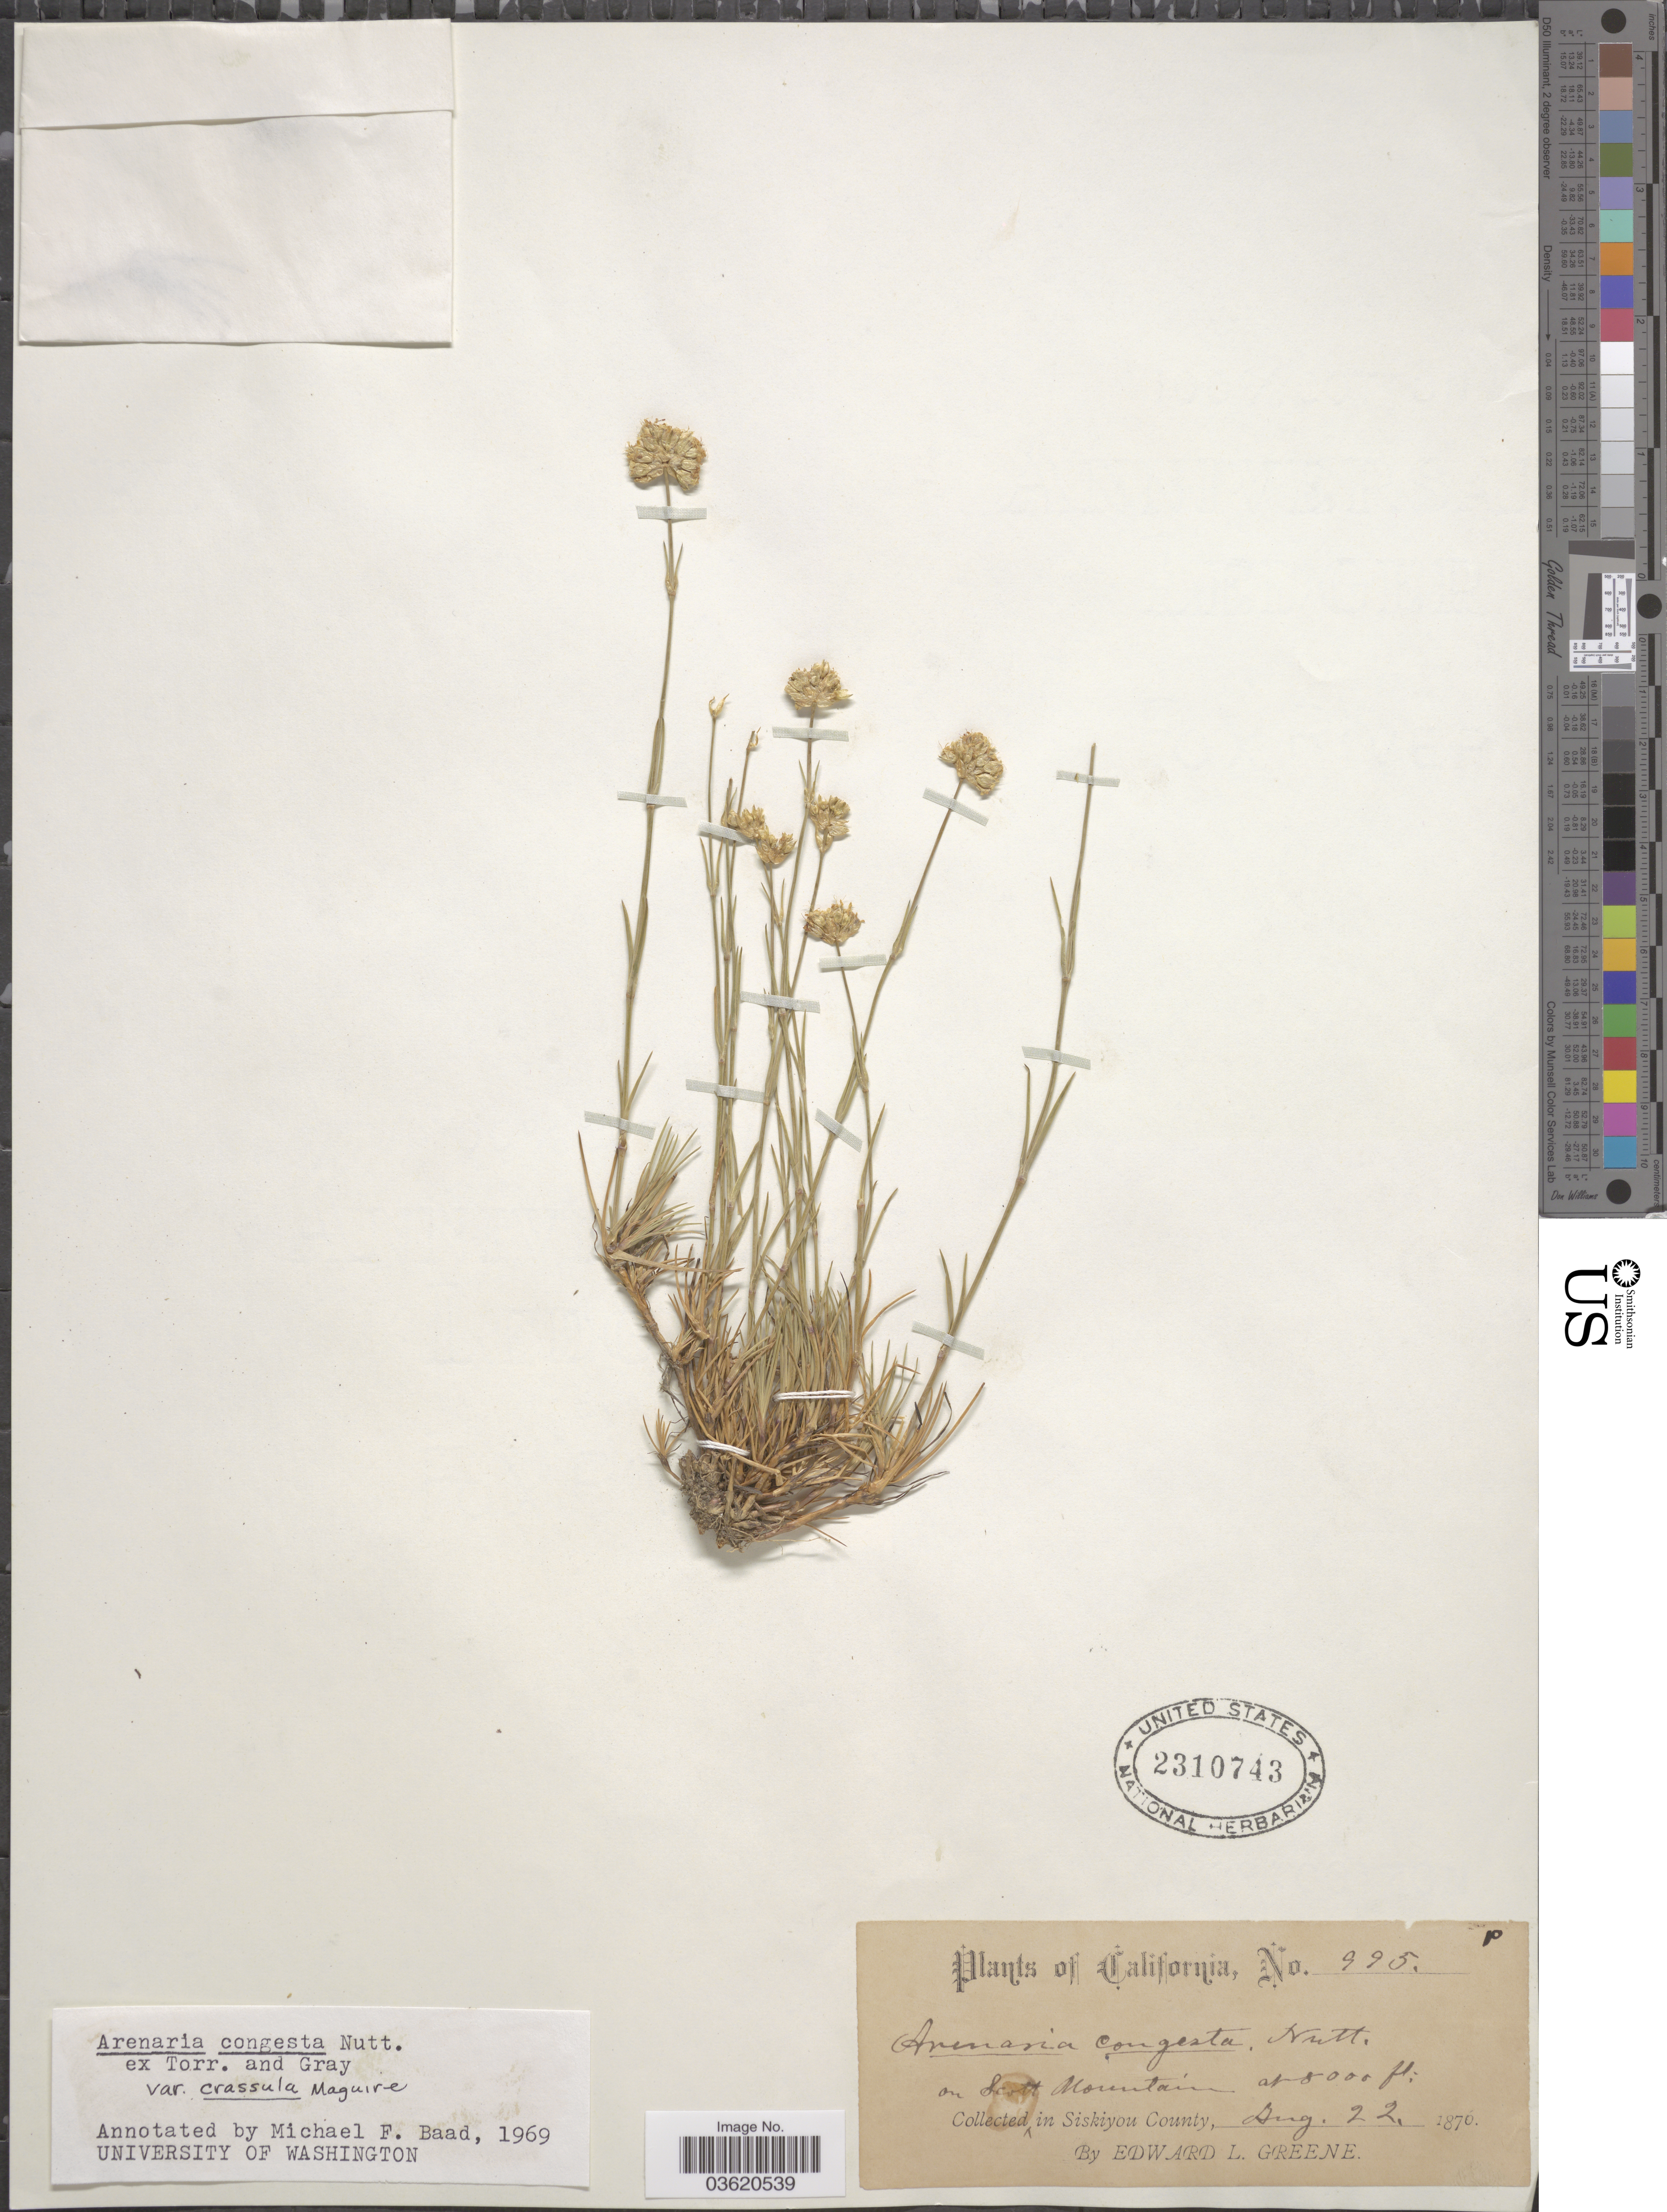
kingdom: Plantae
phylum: Tracheophyta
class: Magnoliopsida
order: Caryophyllales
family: Caryophyllaceae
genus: Eremogone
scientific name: Eremogone congesta var. crassula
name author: (Maguire) R.L. Hartm. & Rabeler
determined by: U.S. National Herbarium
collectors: E. L. Greene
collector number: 995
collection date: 1876-08-22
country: United States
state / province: California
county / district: Siskiyou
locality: On Scott Mountain. Siskiyou County.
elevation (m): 2438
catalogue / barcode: US 2310743